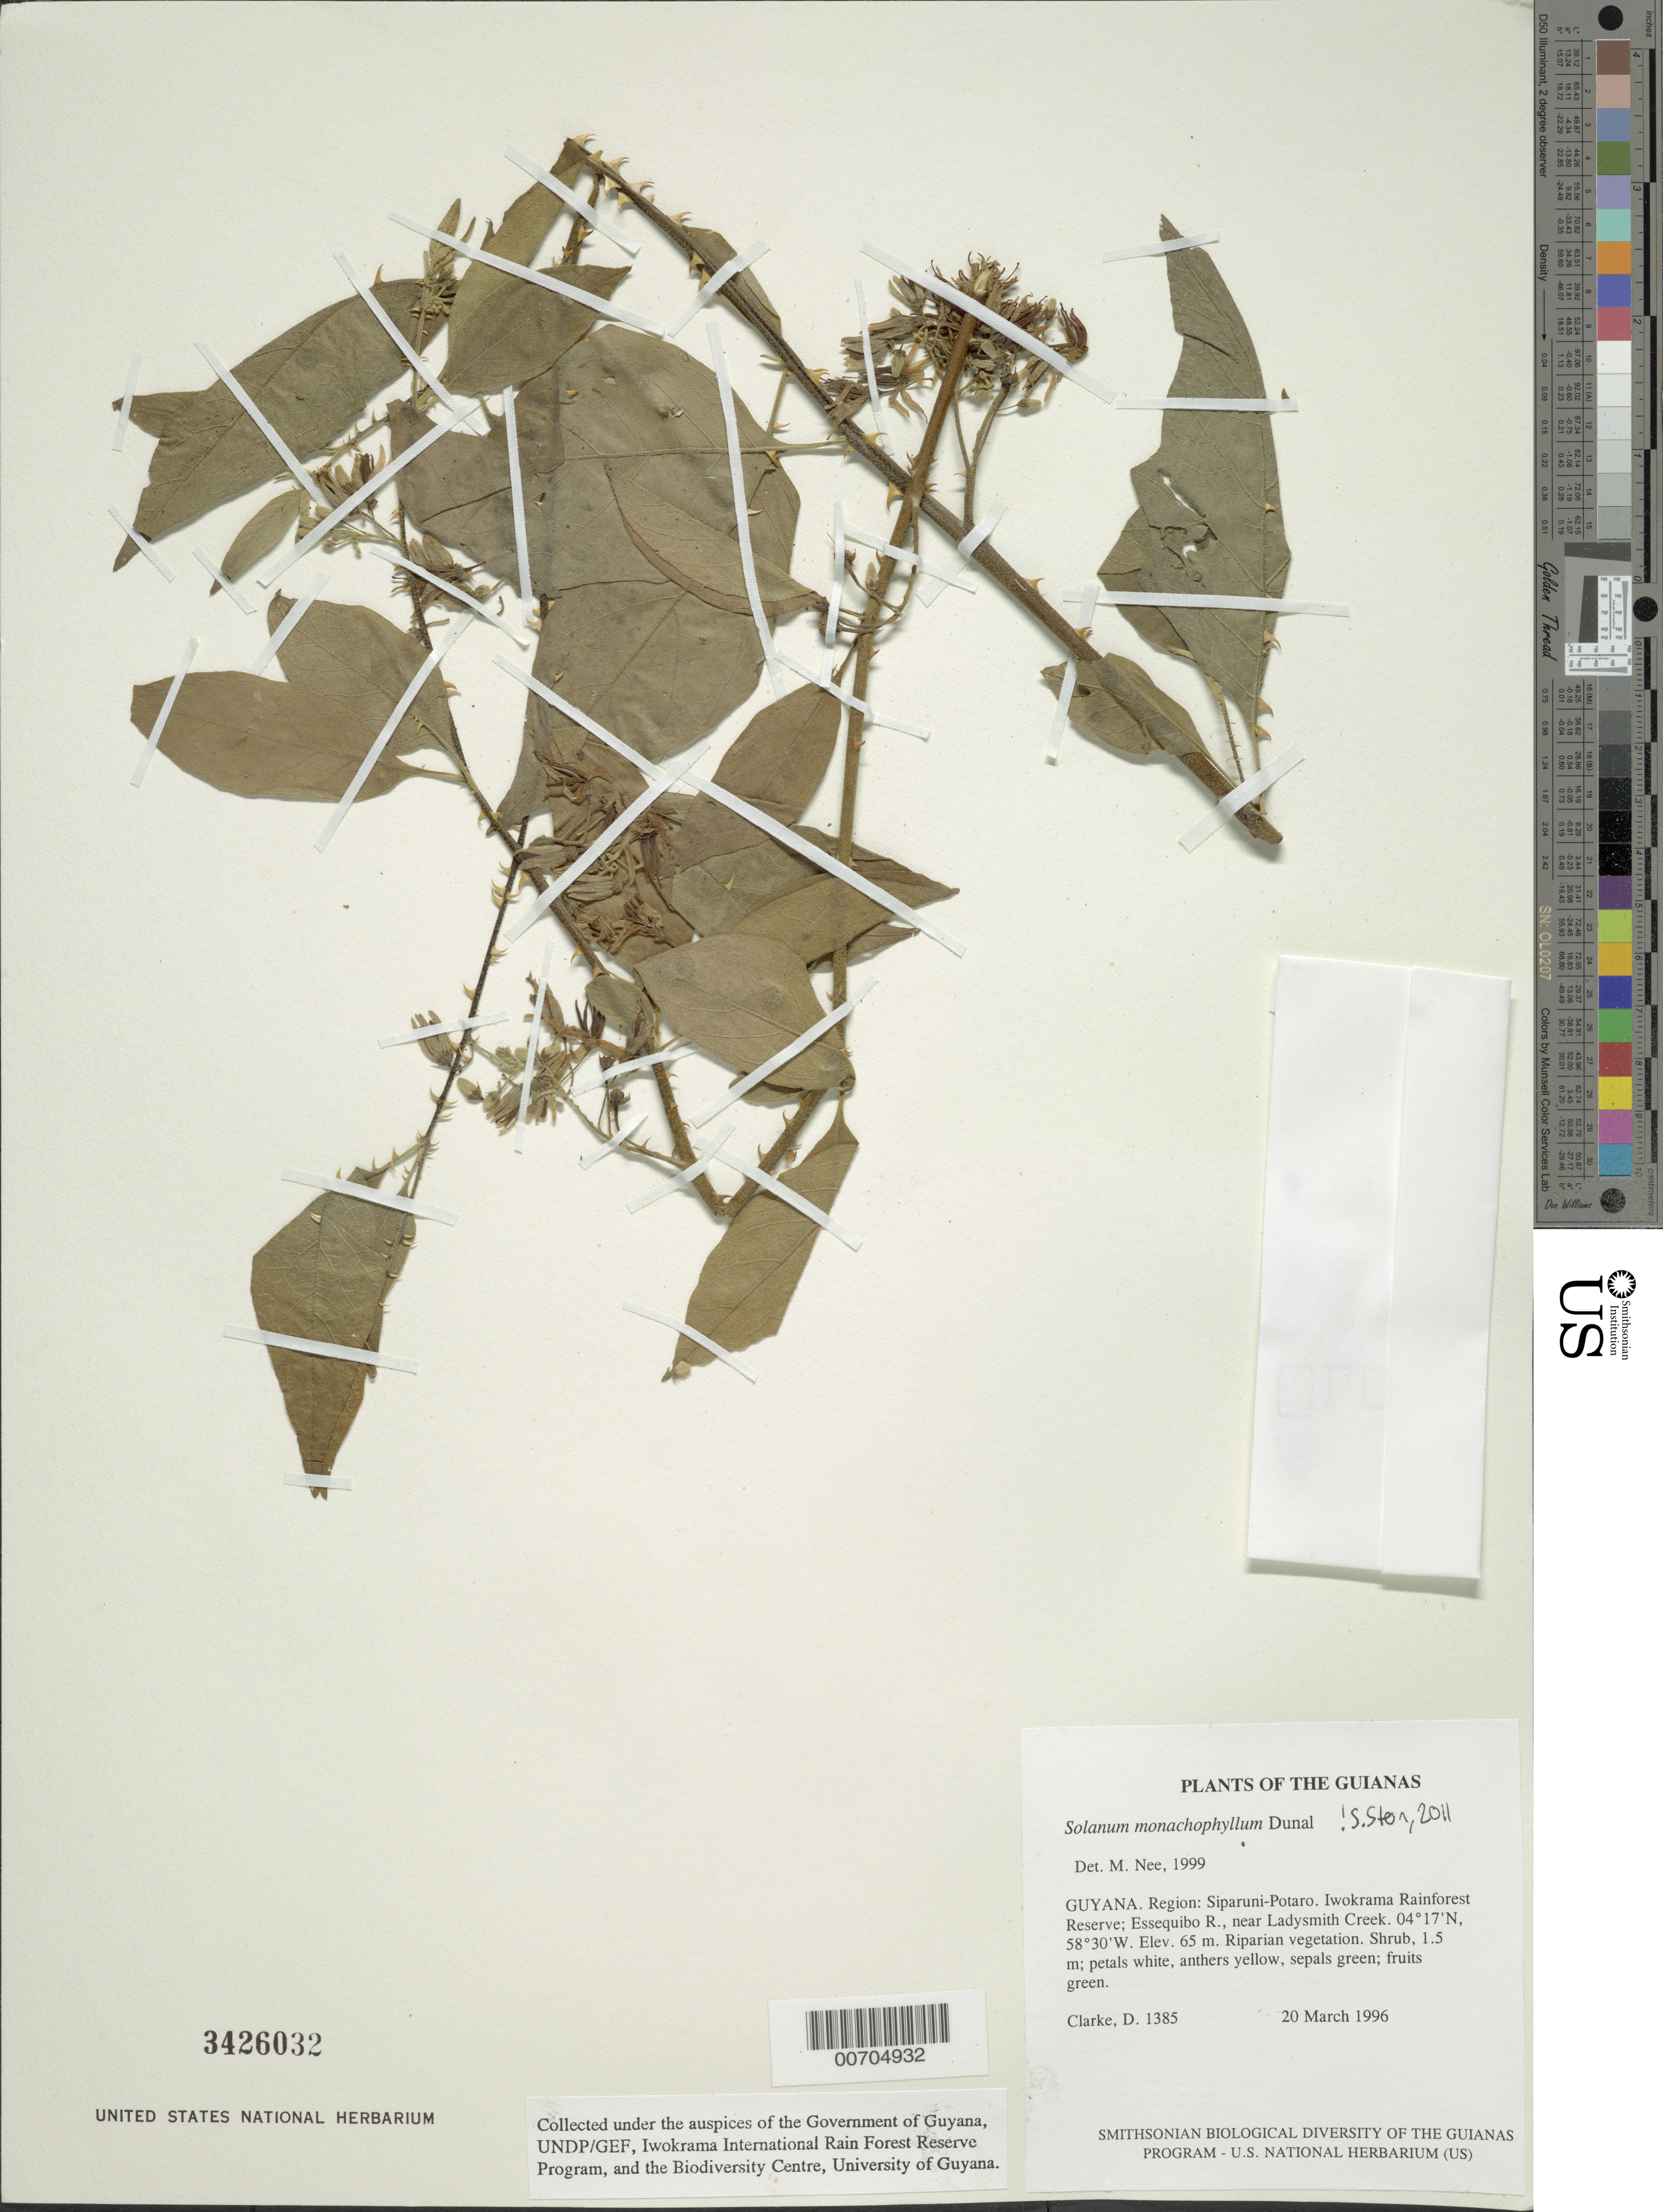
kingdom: Plantae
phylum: Tracheophyta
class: Magnoliopsida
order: Solanales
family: Solanaceae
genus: Solanum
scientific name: Solanum monachophyllum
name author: Dunal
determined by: Nee, Michael H.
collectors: H. D. Clarke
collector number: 1385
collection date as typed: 3 Mar 1996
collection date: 1996-03-03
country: Guyana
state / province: Potaro-Siparuni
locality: Iwokrama Rainforest Reserve; Essequibo R., near Ladysmith Creek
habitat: Riparian vegetation.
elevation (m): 65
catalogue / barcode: US 3426032